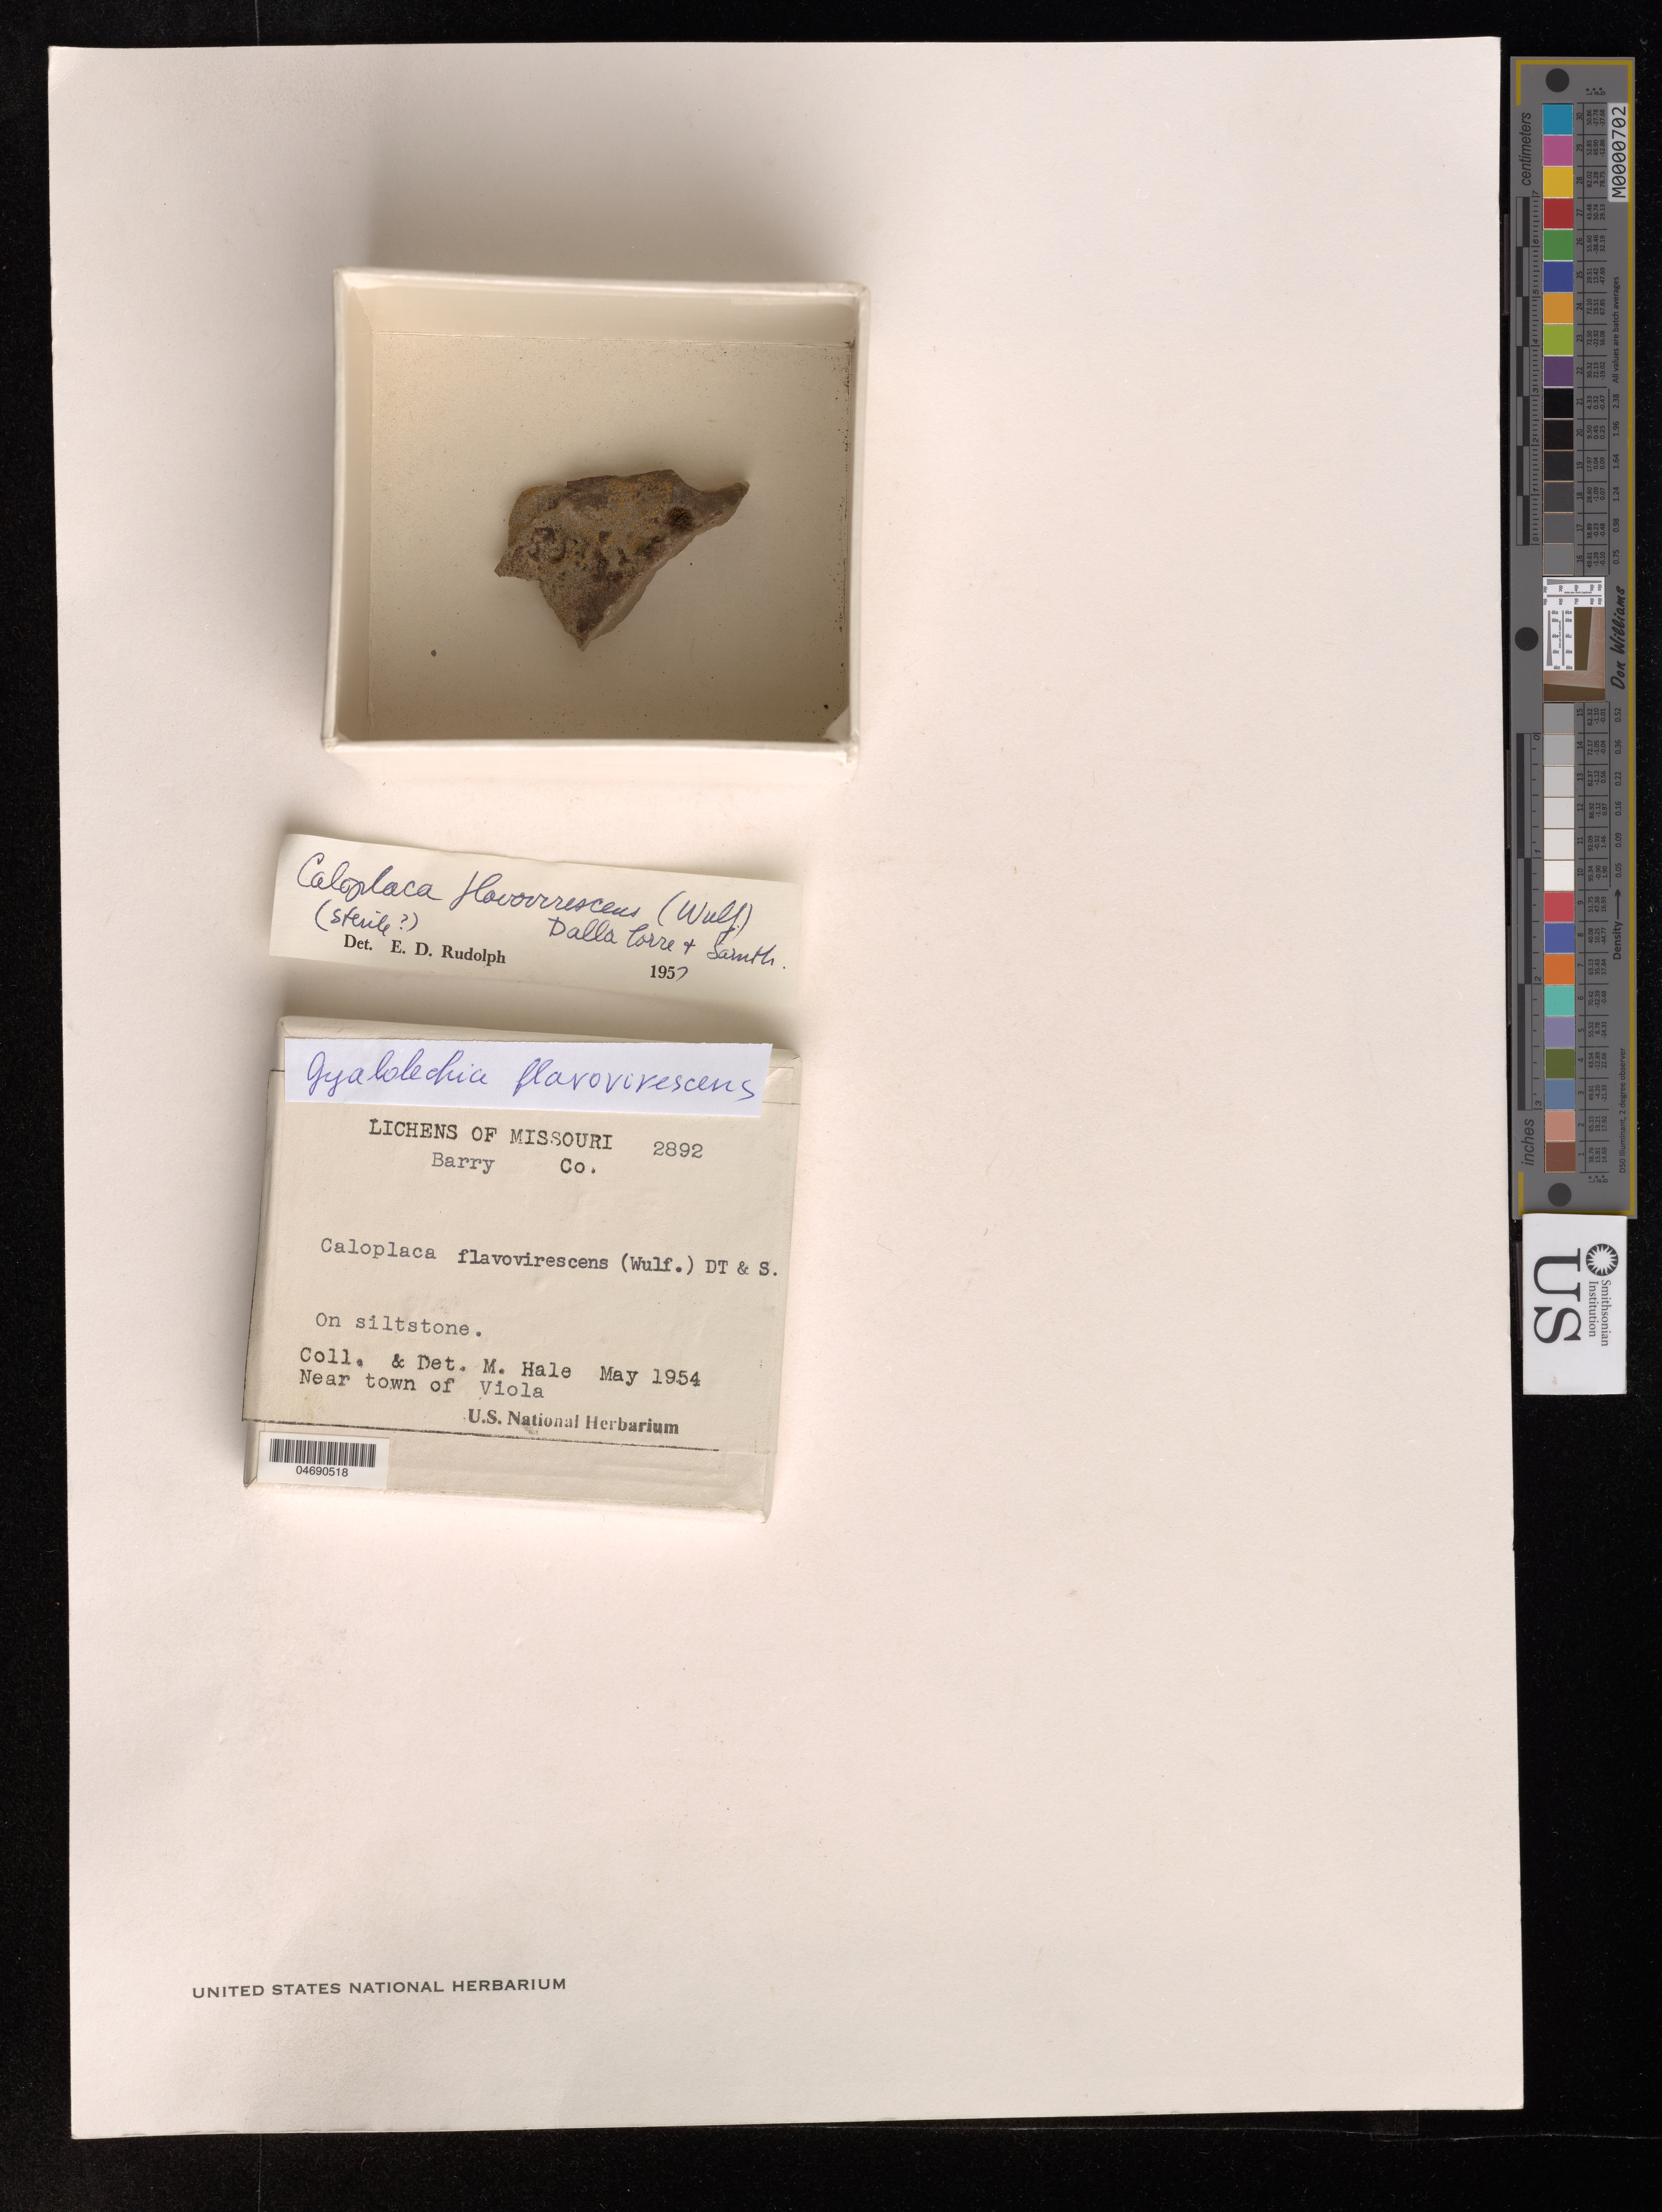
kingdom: Fungi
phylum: Ascomycota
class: Lecanoromycetes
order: Teloschistales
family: Teloschistaceae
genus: Xanthoria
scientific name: Xanthoria elegans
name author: (Link) Th. Fr.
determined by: Lichen Identifications Updating Project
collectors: H. Collins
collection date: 1949-06-03/1949-08-13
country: Canada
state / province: Nunavut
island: Cornwallis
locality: Arctic Canada, Resolute Bay, vicinity of weather station